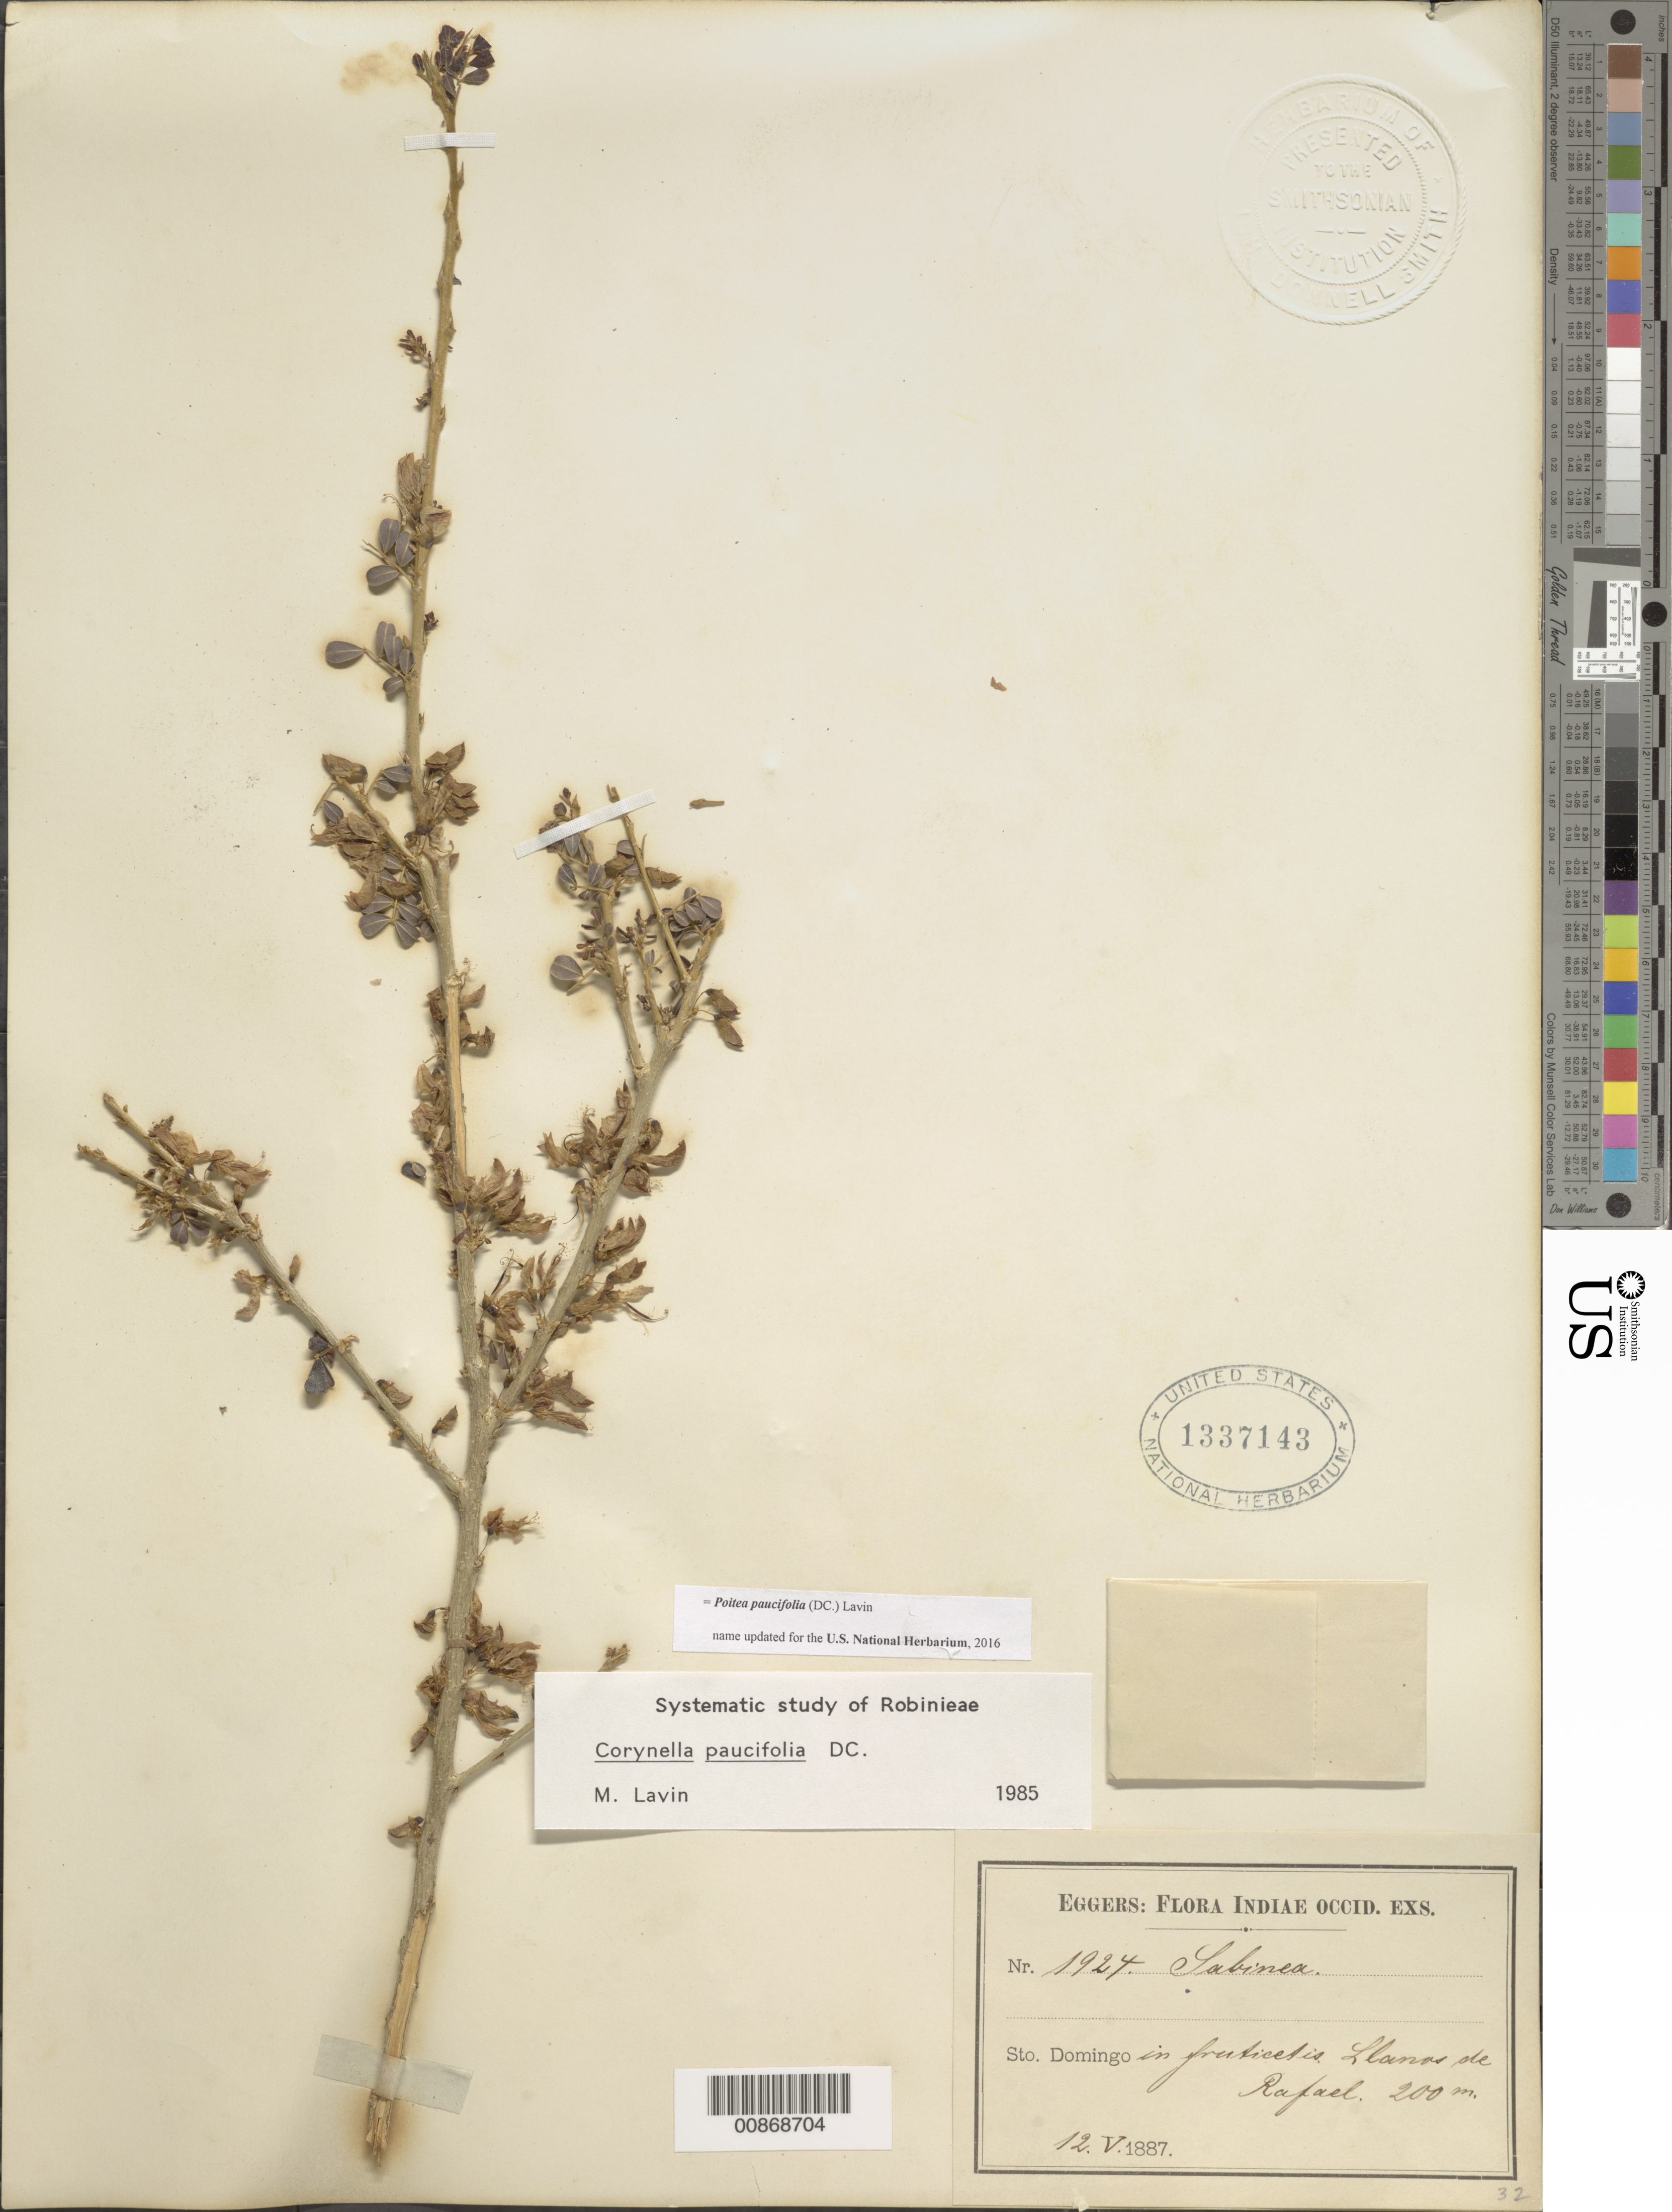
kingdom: Plantae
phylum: Tracheophyta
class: Magnoliopsida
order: Fabales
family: Fabaceae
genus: Poitea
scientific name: Poitea paucifolia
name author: (DC.) Lavin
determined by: Lavin, M.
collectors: H. F. A. von Eggers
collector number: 1924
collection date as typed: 12 May 1887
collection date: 1887-05-12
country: Dominican Republic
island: Hispaniola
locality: Llanos de Rafael.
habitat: In fruticetis.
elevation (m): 200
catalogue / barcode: US 1337143